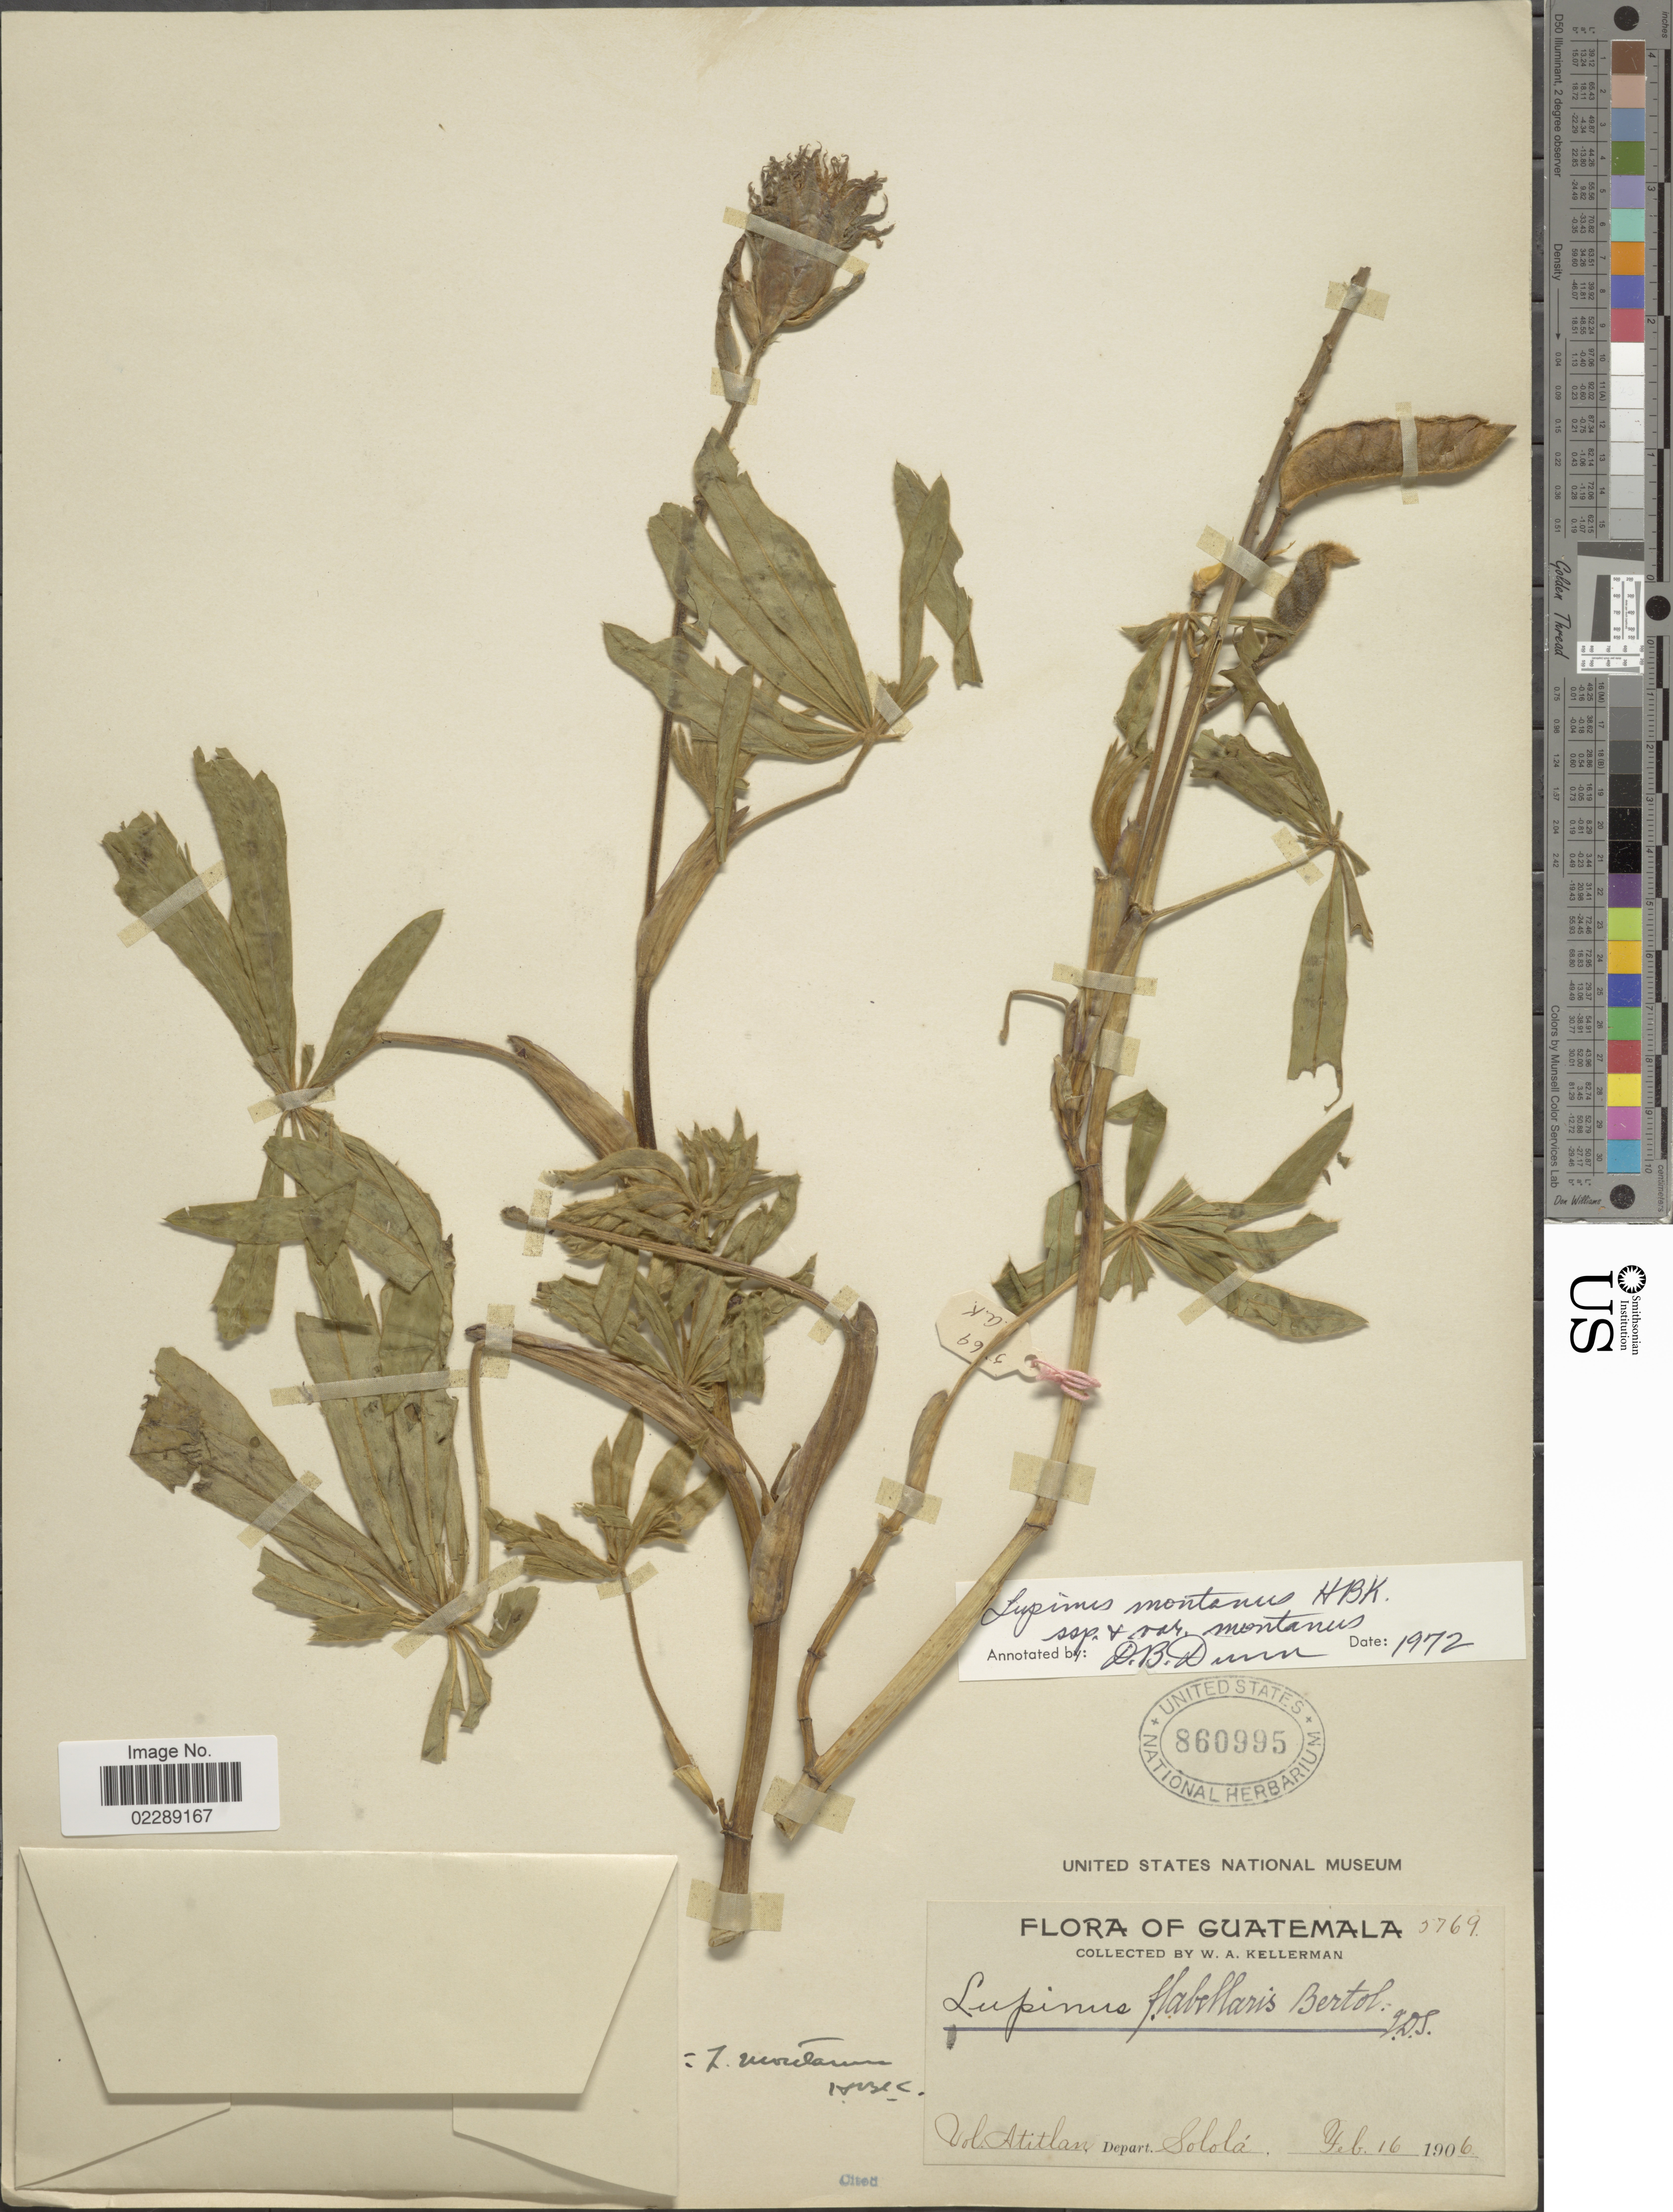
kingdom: Plantae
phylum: Tracheophyta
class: Magnoliopsida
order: Fabales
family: Fabaceae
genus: Lupinus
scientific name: Lupinus montanus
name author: Kunth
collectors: W. Kellerman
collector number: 5769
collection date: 1906-02-16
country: Guatemala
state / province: Sololá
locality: Vol. Atitlan, Depart. Solola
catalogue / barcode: US 860995